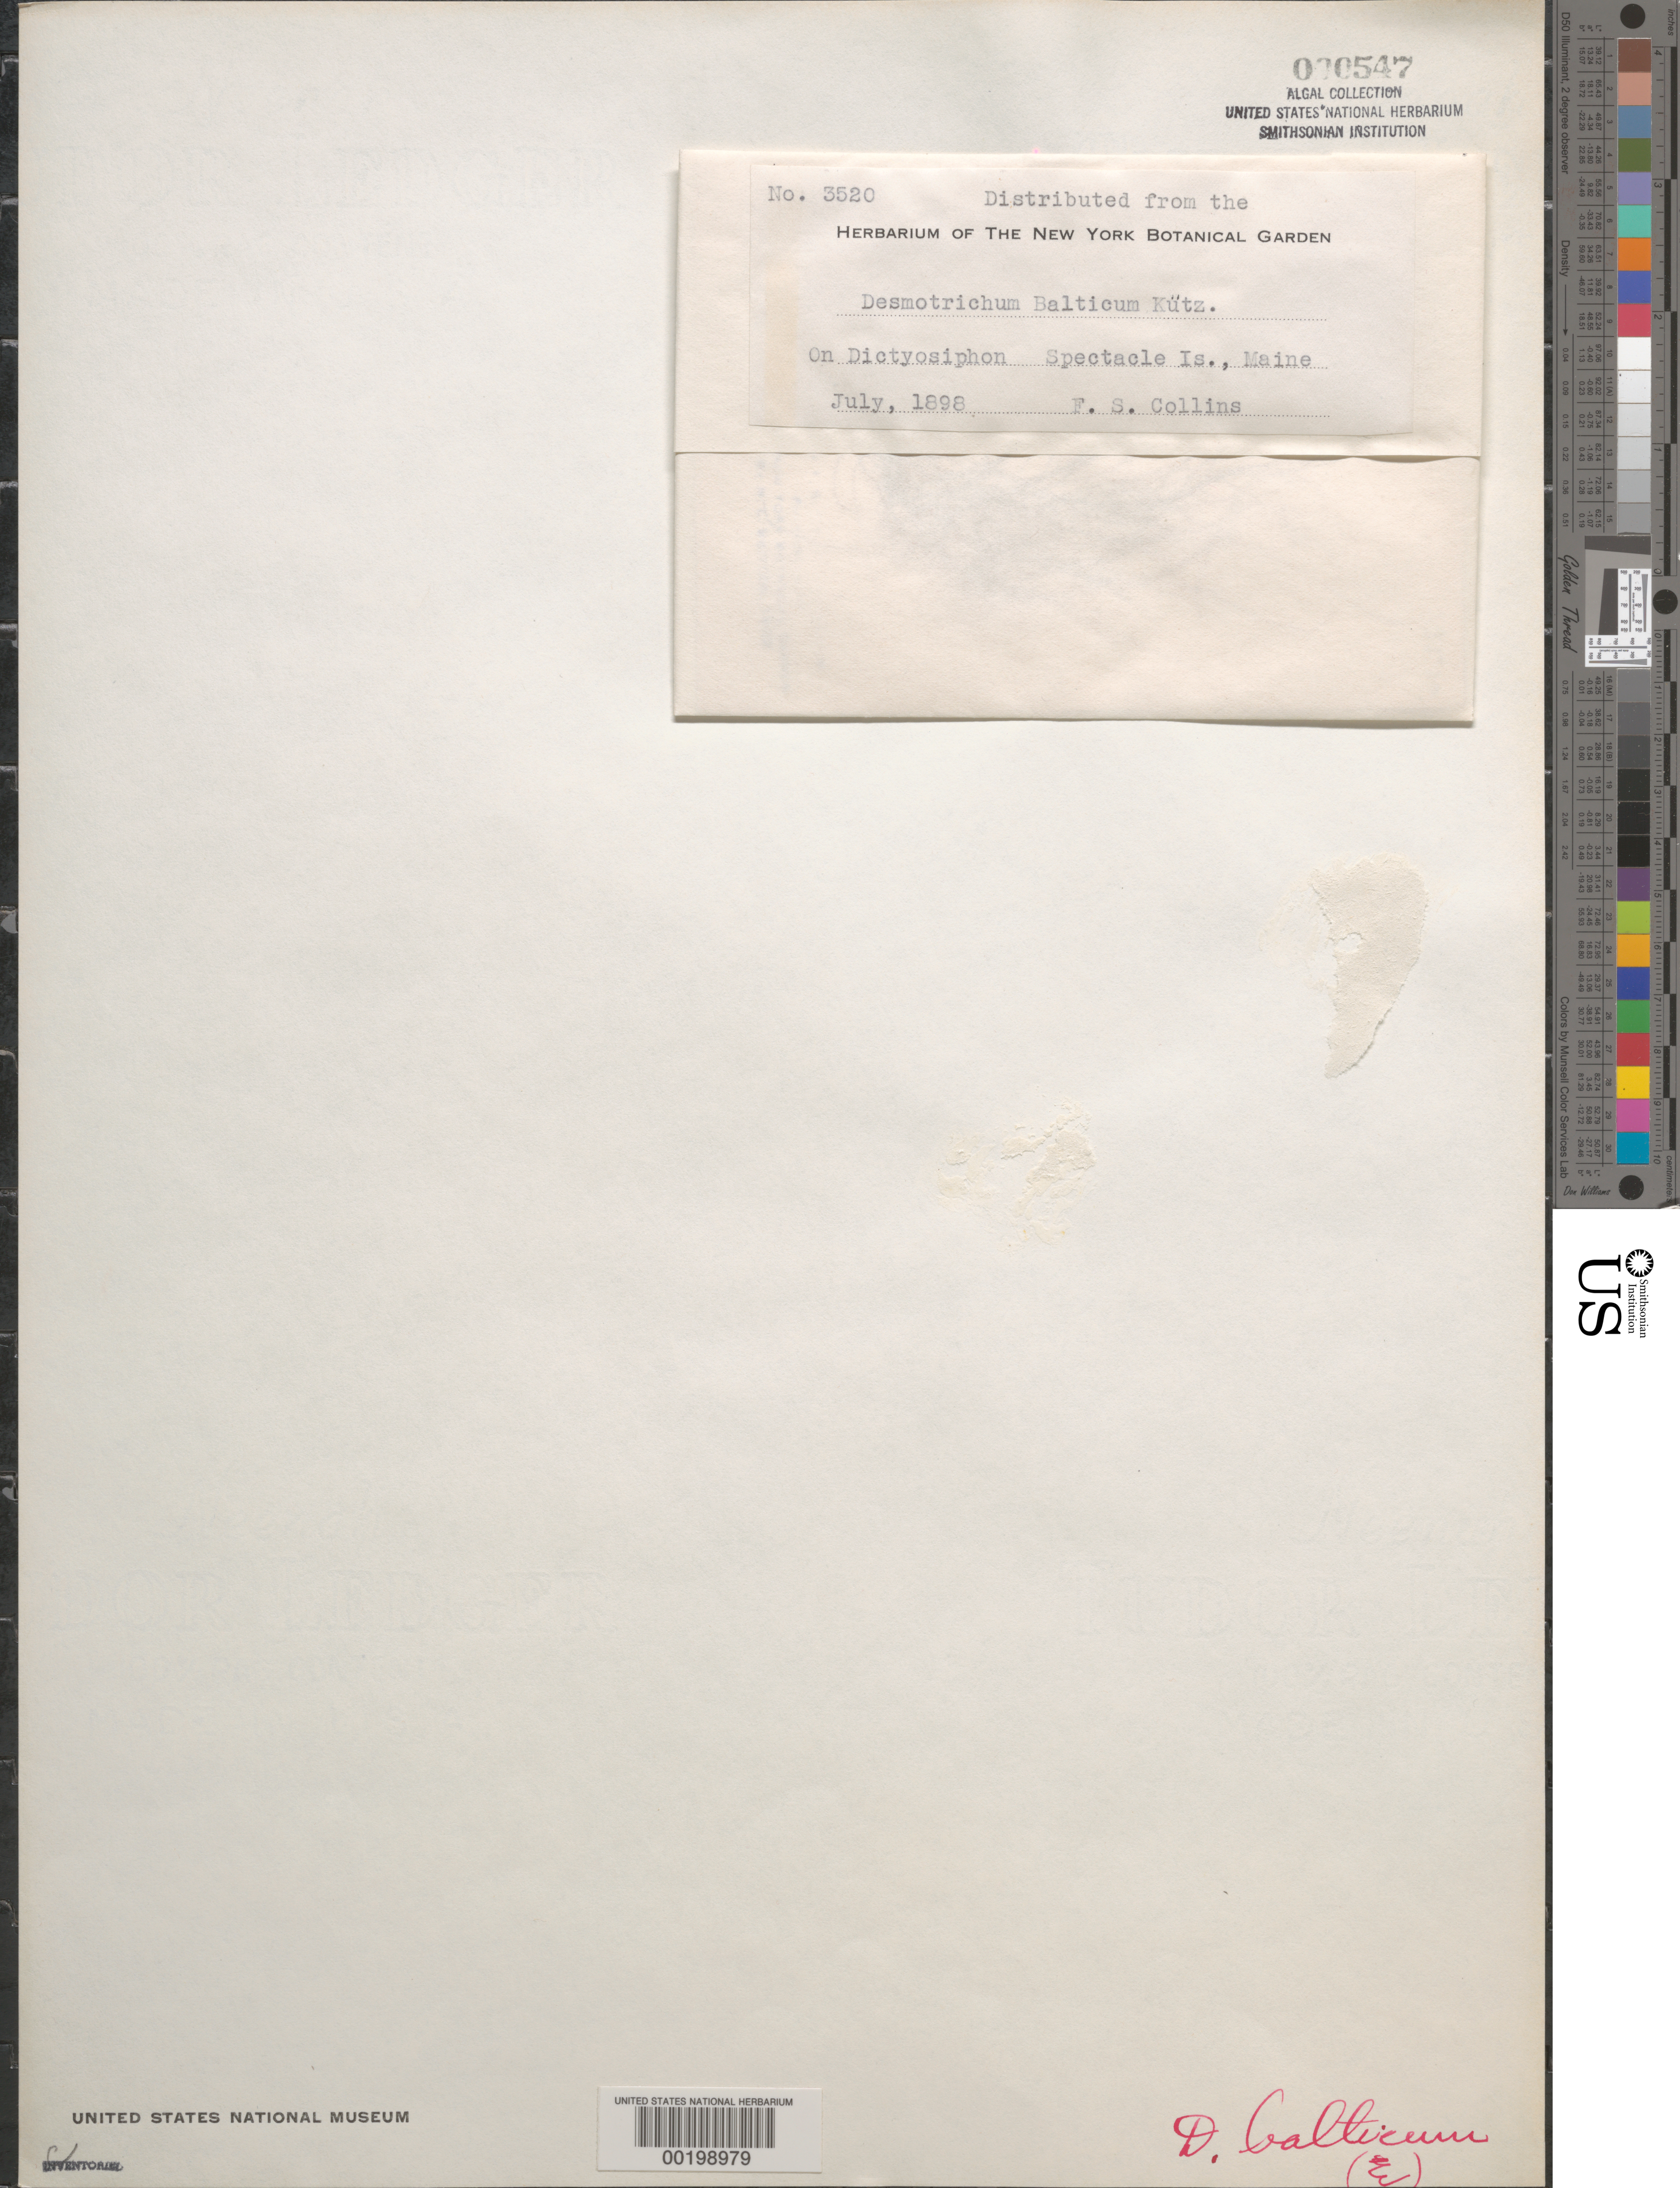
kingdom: Chromista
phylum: Ochrophyta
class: Phaeophyceae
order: Ectocarpales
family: Chordariaceae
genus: Punctaria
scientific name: Punctaria tenuissima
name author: (C. Agardh)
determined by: Algae name updating Project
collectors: F. Collins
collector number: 3520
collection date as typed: Jul 1898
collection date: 1898-07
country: United States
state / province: Maine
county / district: Hancock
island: Spectacle Island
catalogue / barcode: US 547